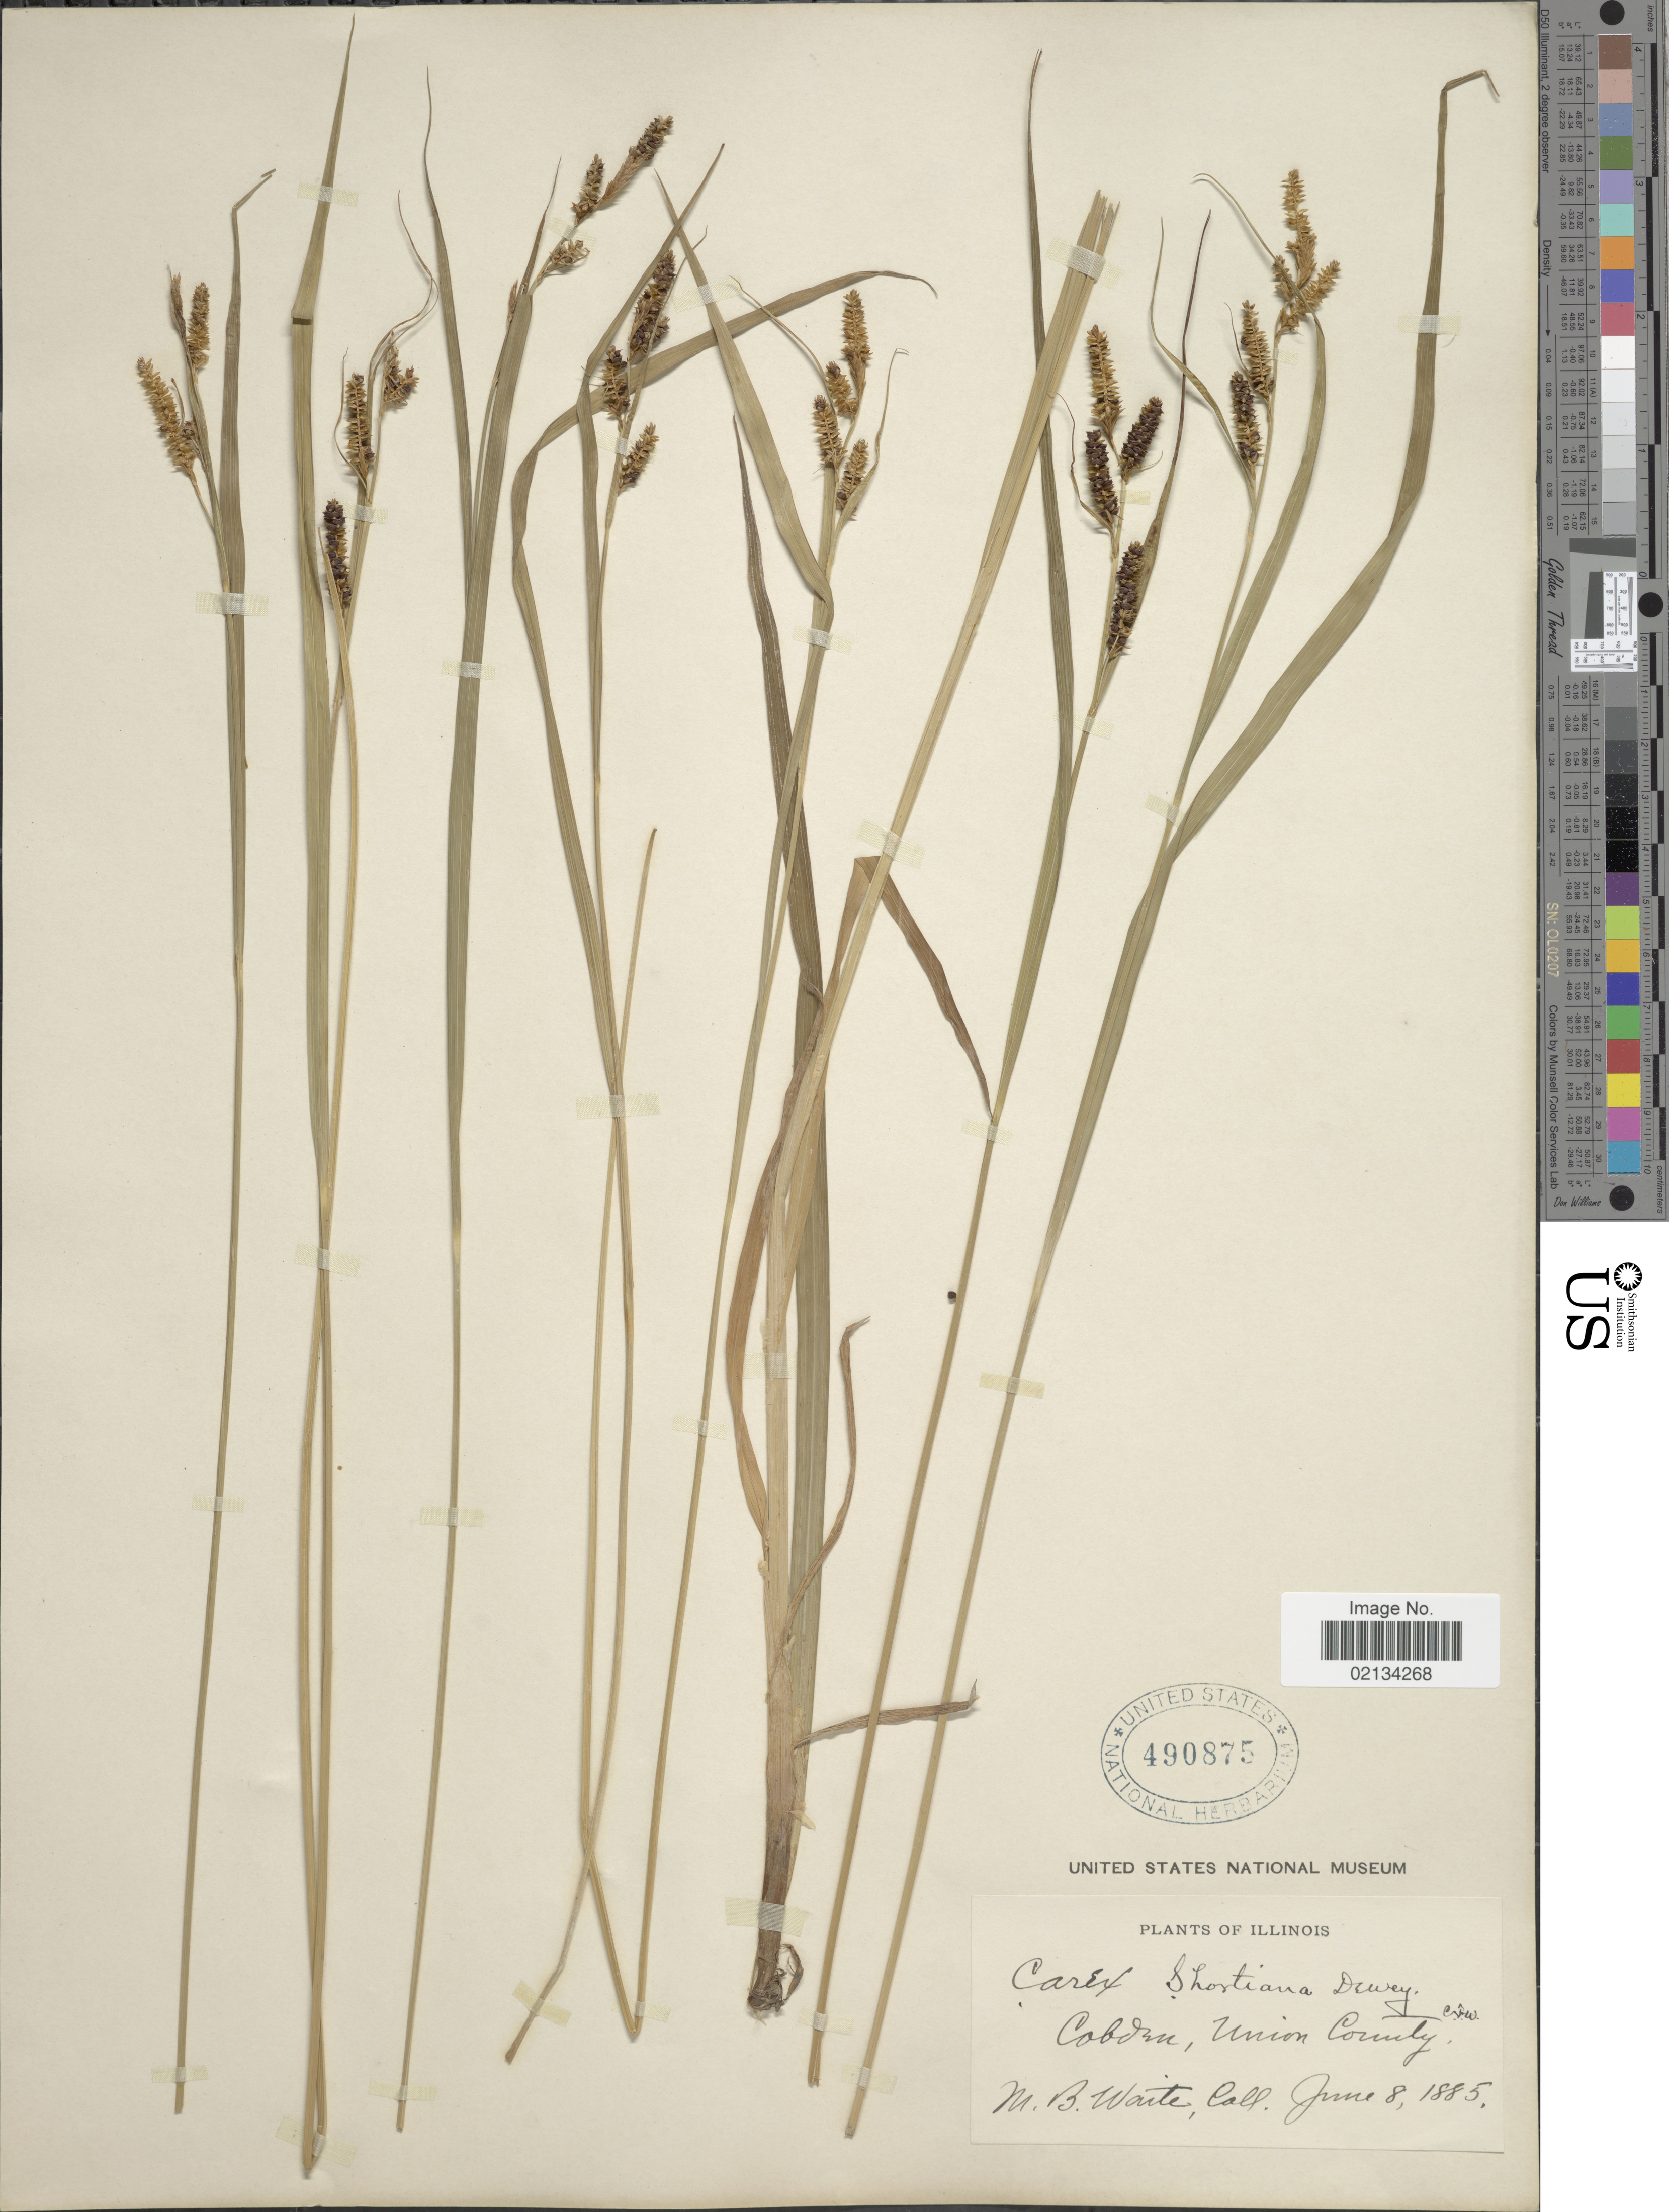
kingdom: Plantae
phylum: Tracheophyta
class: Liliopsida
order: Poales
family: Cyperaceae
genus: Carex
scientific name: Carex shortiana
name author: Dewey & Torr.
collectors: M. B. Waite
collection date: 1885-06-08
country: United States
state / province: Illinois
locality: Cobden, Union County.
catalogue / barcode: US 490875